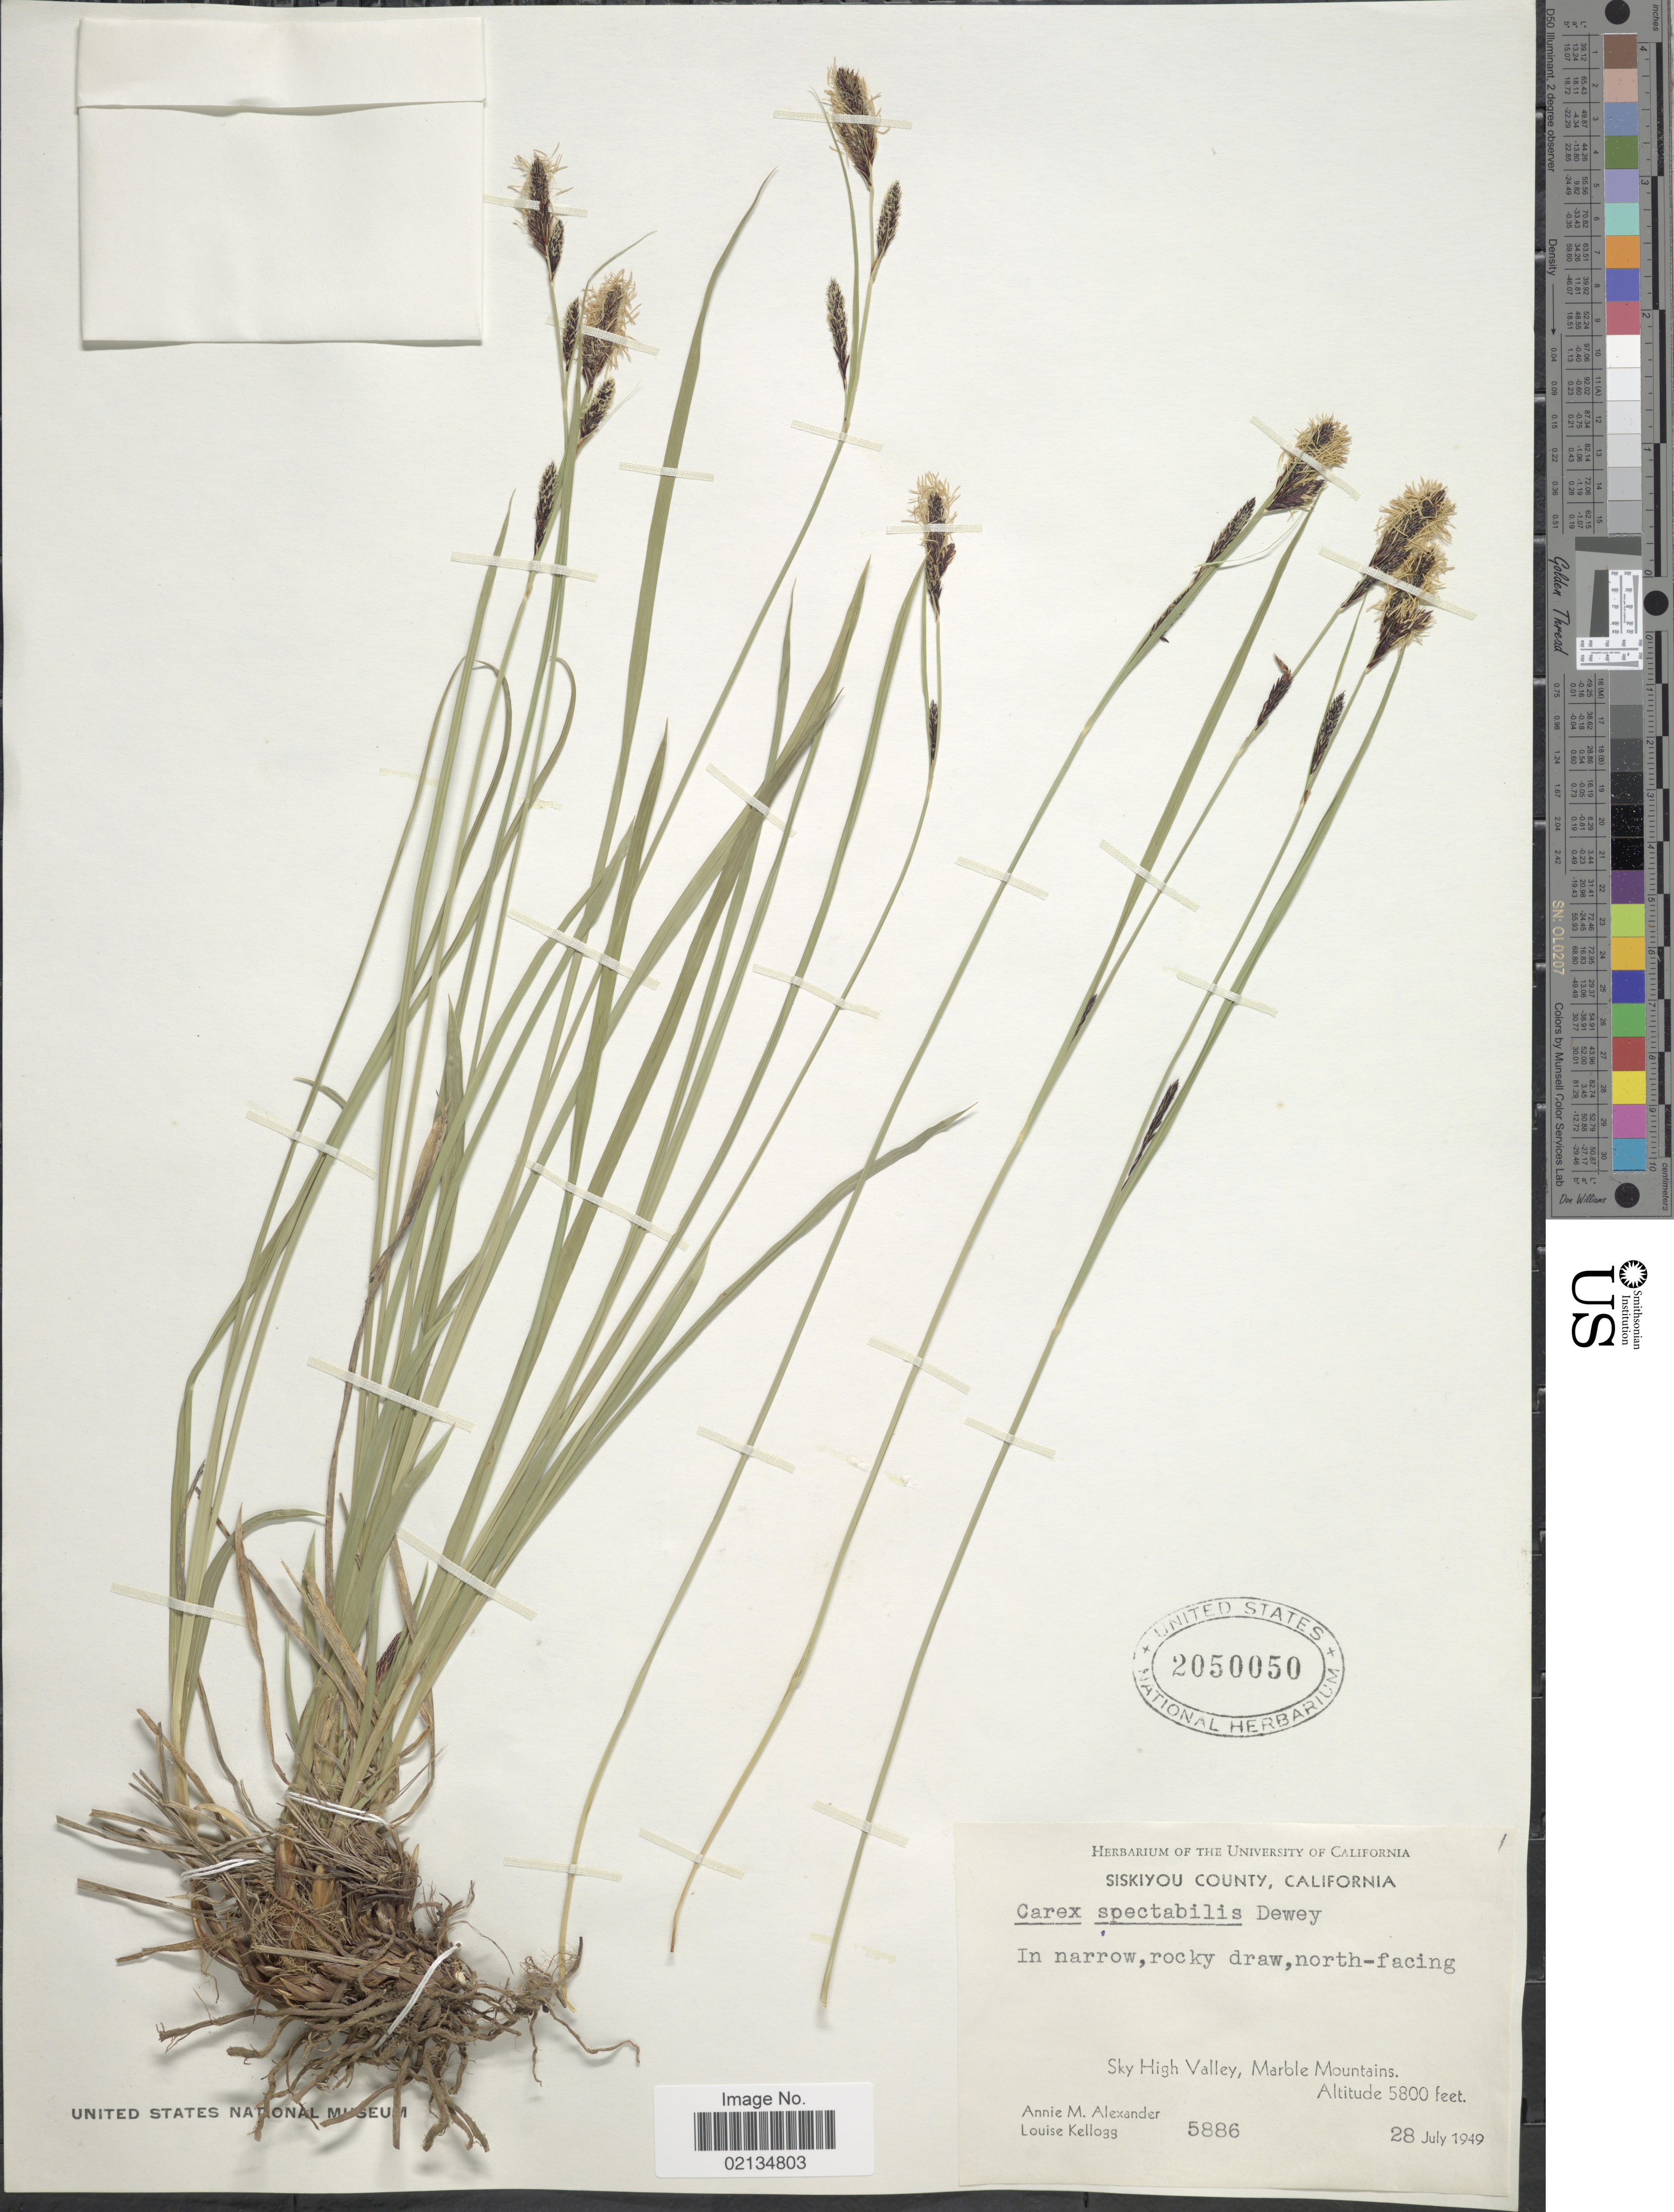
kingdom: Plantae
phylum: Tracheophyta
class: Liliopsida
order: Poales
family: Cyperaceae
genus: Carex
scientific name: Carex spectabilis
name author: Dewey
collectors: A. M. Alexander & L. Kellogg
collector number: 5886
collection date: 1949-07-28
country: United States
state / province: California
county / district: Siskiyou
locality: Siskiyou County. Sky High Valley, Marble Mountains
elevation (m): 1768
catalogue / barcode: US 2050050